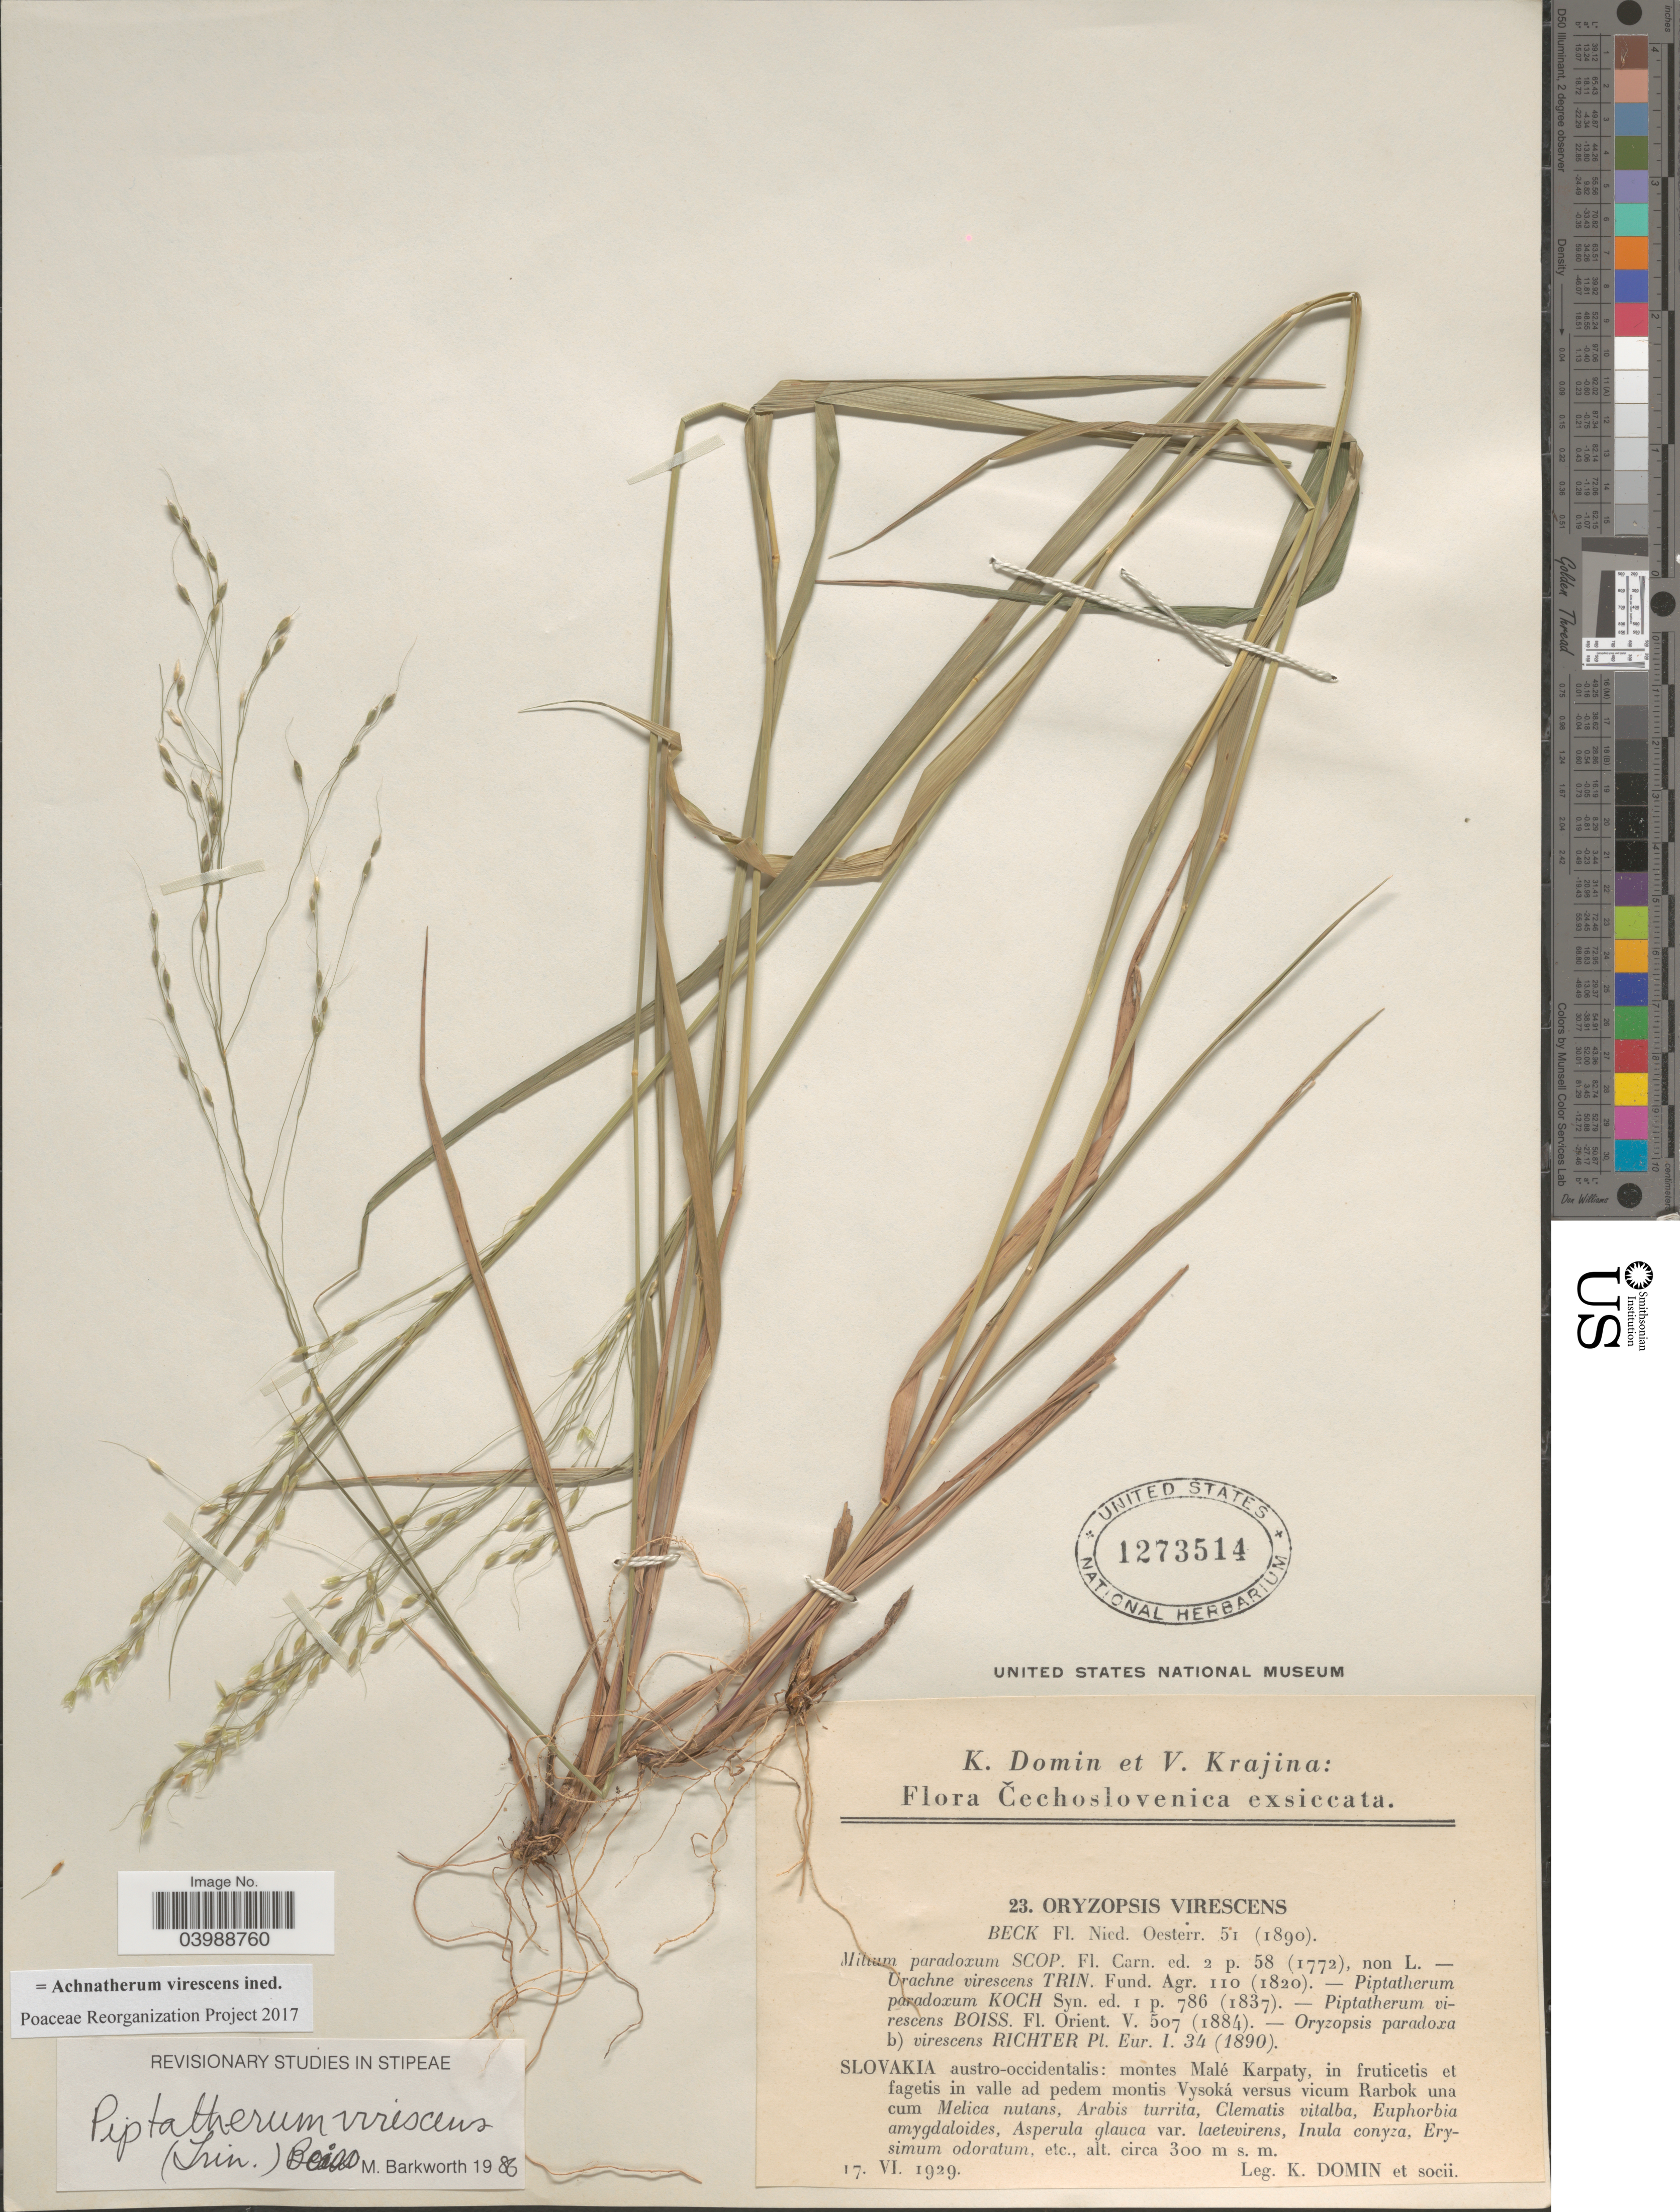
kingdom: Plantae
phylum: Tracheophyta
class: Liliopsida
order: Poales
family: Poaceae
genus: Achnatherum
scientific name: Achnatherum virescens ined.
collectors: K. Domin & Socii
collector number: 23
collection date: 1929-06-17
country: Slovakia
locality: Čechoslovenica. Slovakia austro-occidentalis: montes Malé Karpaty, in fruticetis et fagetis in valle ad pedem montis Vysoká versus vicum Rarbok una cum Melica nutans.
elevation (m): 300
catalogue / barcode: US 1273514